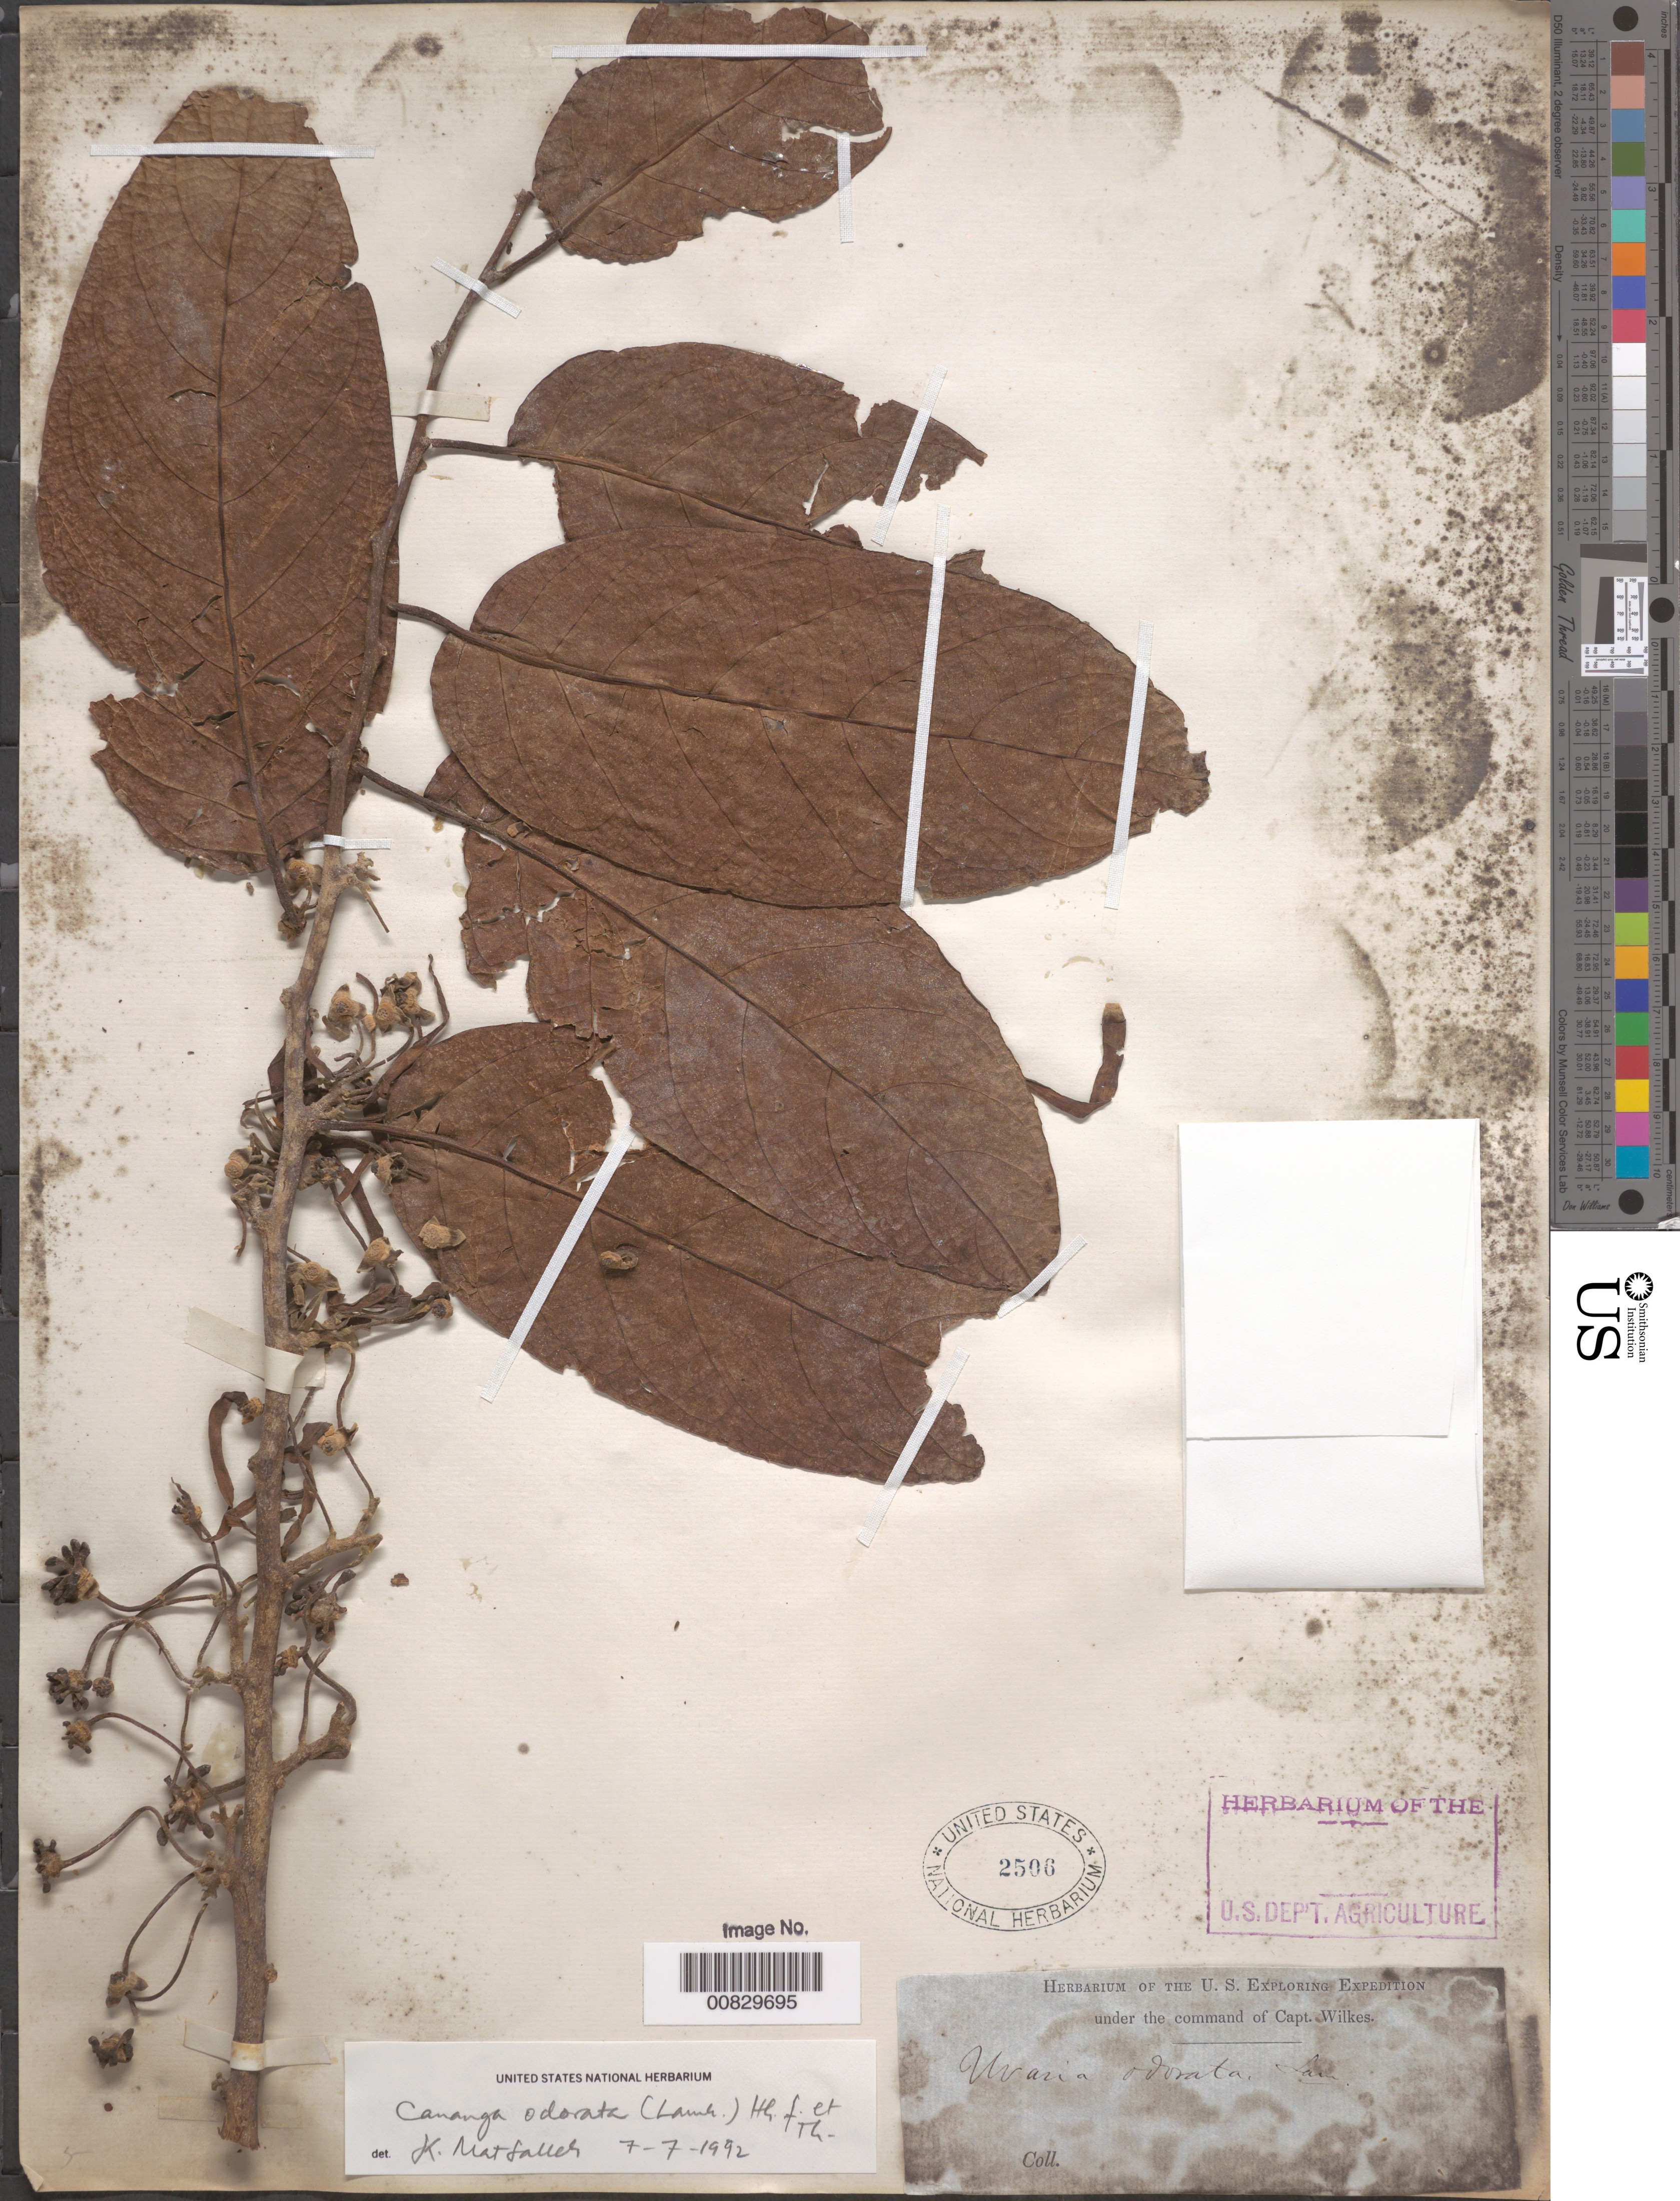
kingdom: Plantae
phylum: Tracheophyta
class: Magnoliopsida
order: Magnoliales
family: Annonaceae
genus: Cananga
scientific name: Cananga odorata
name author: (Lam.) Hook. f. & Thomson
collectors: Wilkes Explor. Exped.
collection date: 1838/1842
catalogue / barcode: US 2506